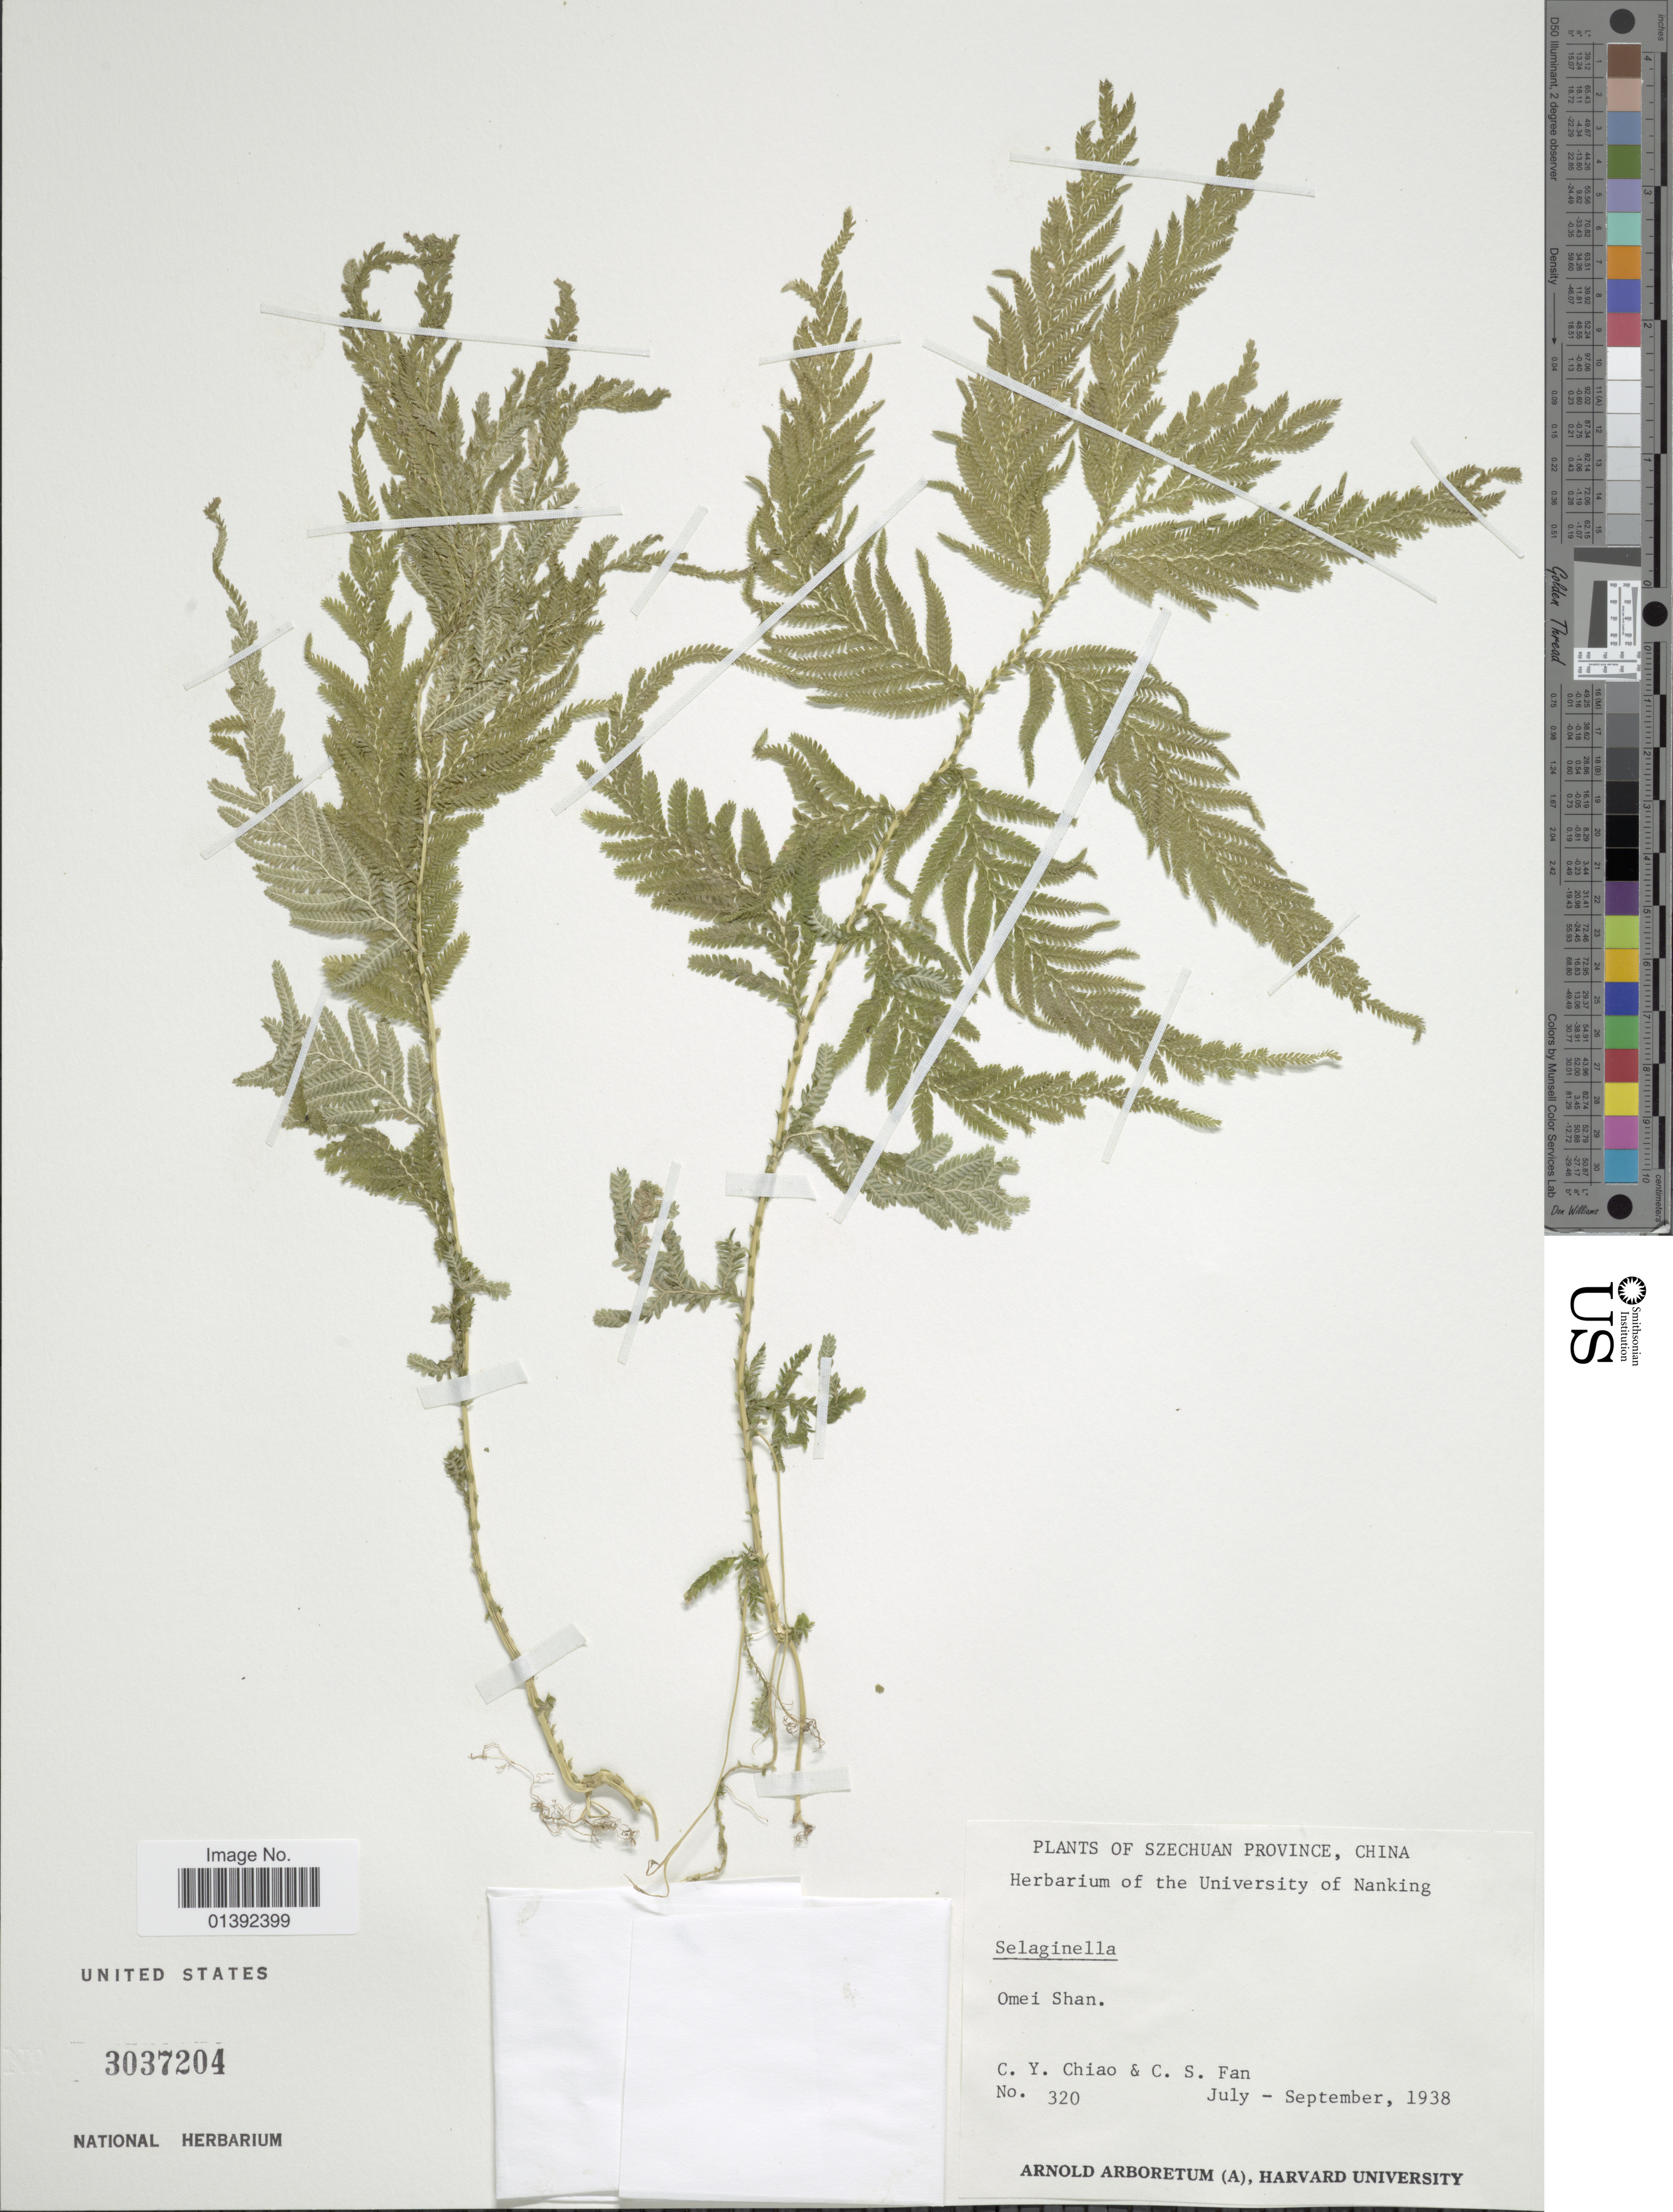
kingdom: Plantae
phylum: Tracheophyta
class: Lycopodiopsida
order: Selaginellales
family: Selaginellaceae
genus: Selaginella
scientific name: Selaginella sp.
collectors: C. Y. Chiao & C. S. Fan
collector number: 320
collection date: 1938-07/1938-09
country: China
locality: Szechuan Province, Omei Shan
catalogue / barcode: US 3037204